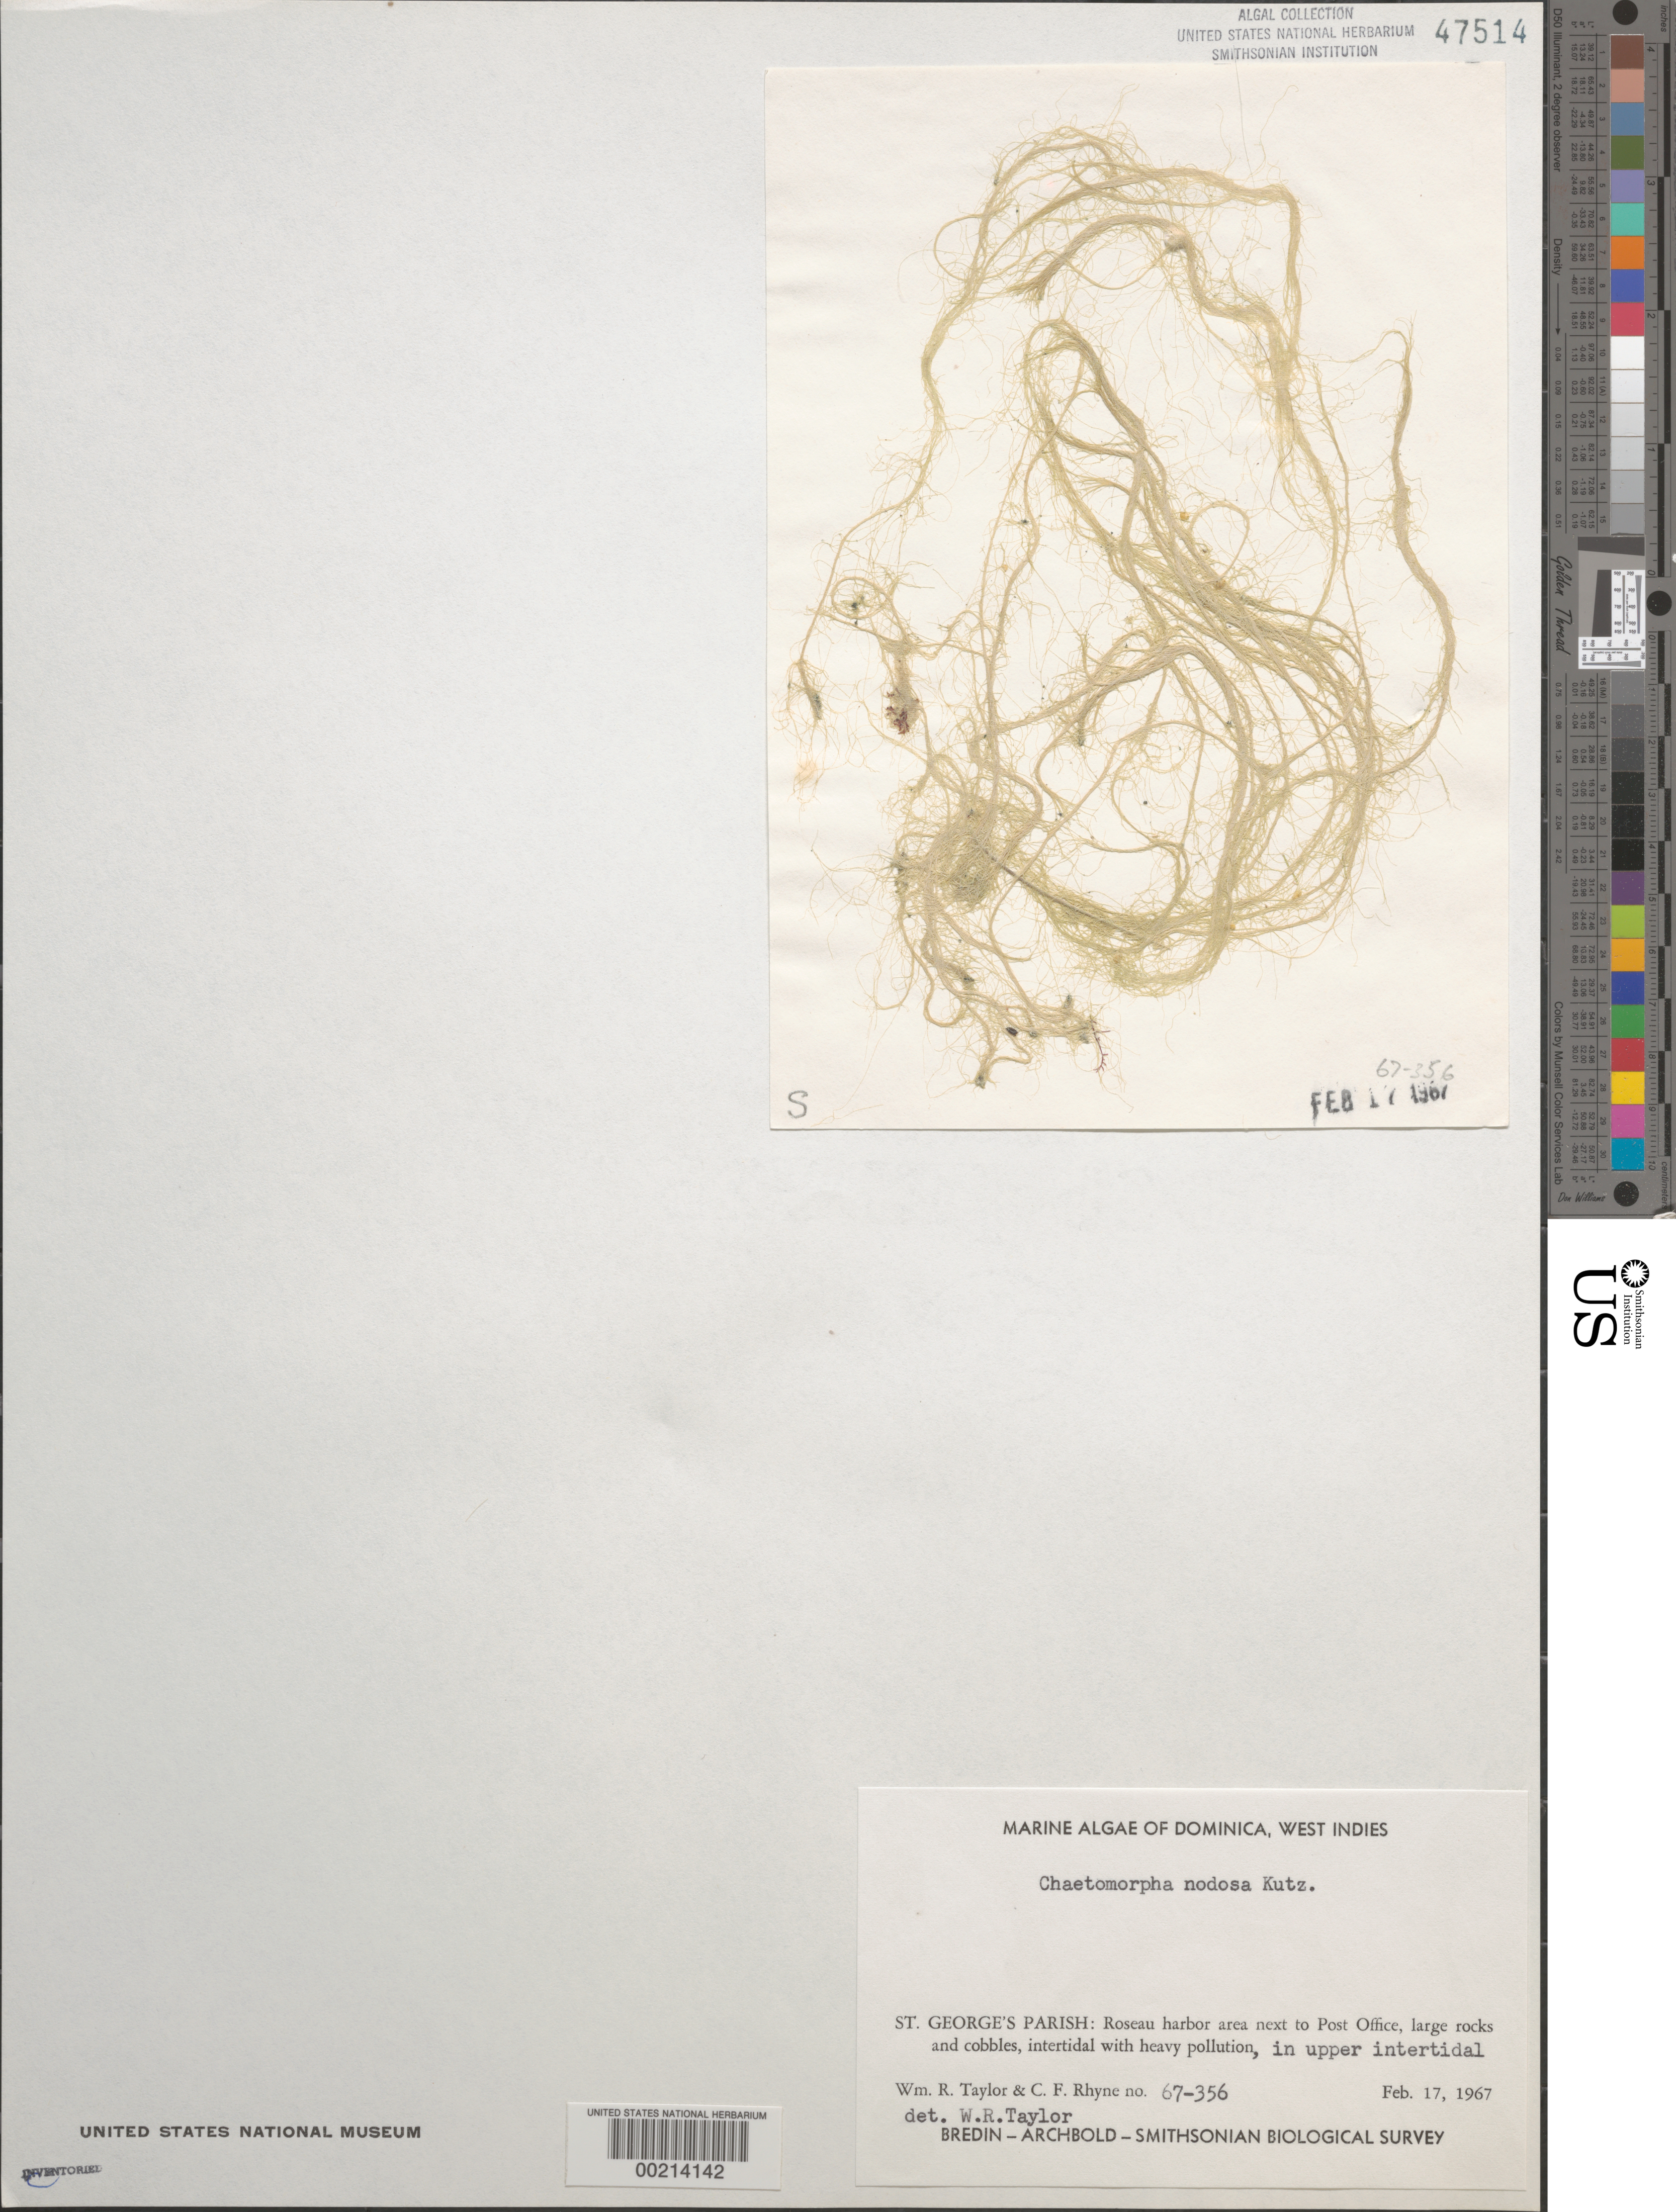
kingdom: Plantae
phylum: Chlorophyta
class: Ulvophyceae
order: Cladophorales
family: Cladophoraceae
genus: Chaetomorpha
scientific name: Chaetomorpha nodosa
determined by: Taylor, William R.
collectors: W. R. Taylor & C. Rhyne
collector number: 67-356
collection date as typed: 17 Feb 1967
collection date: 1967-02-17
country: Dominica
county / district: St. George's Parish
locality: Roseau harbor next to post office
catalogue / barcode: US 47514